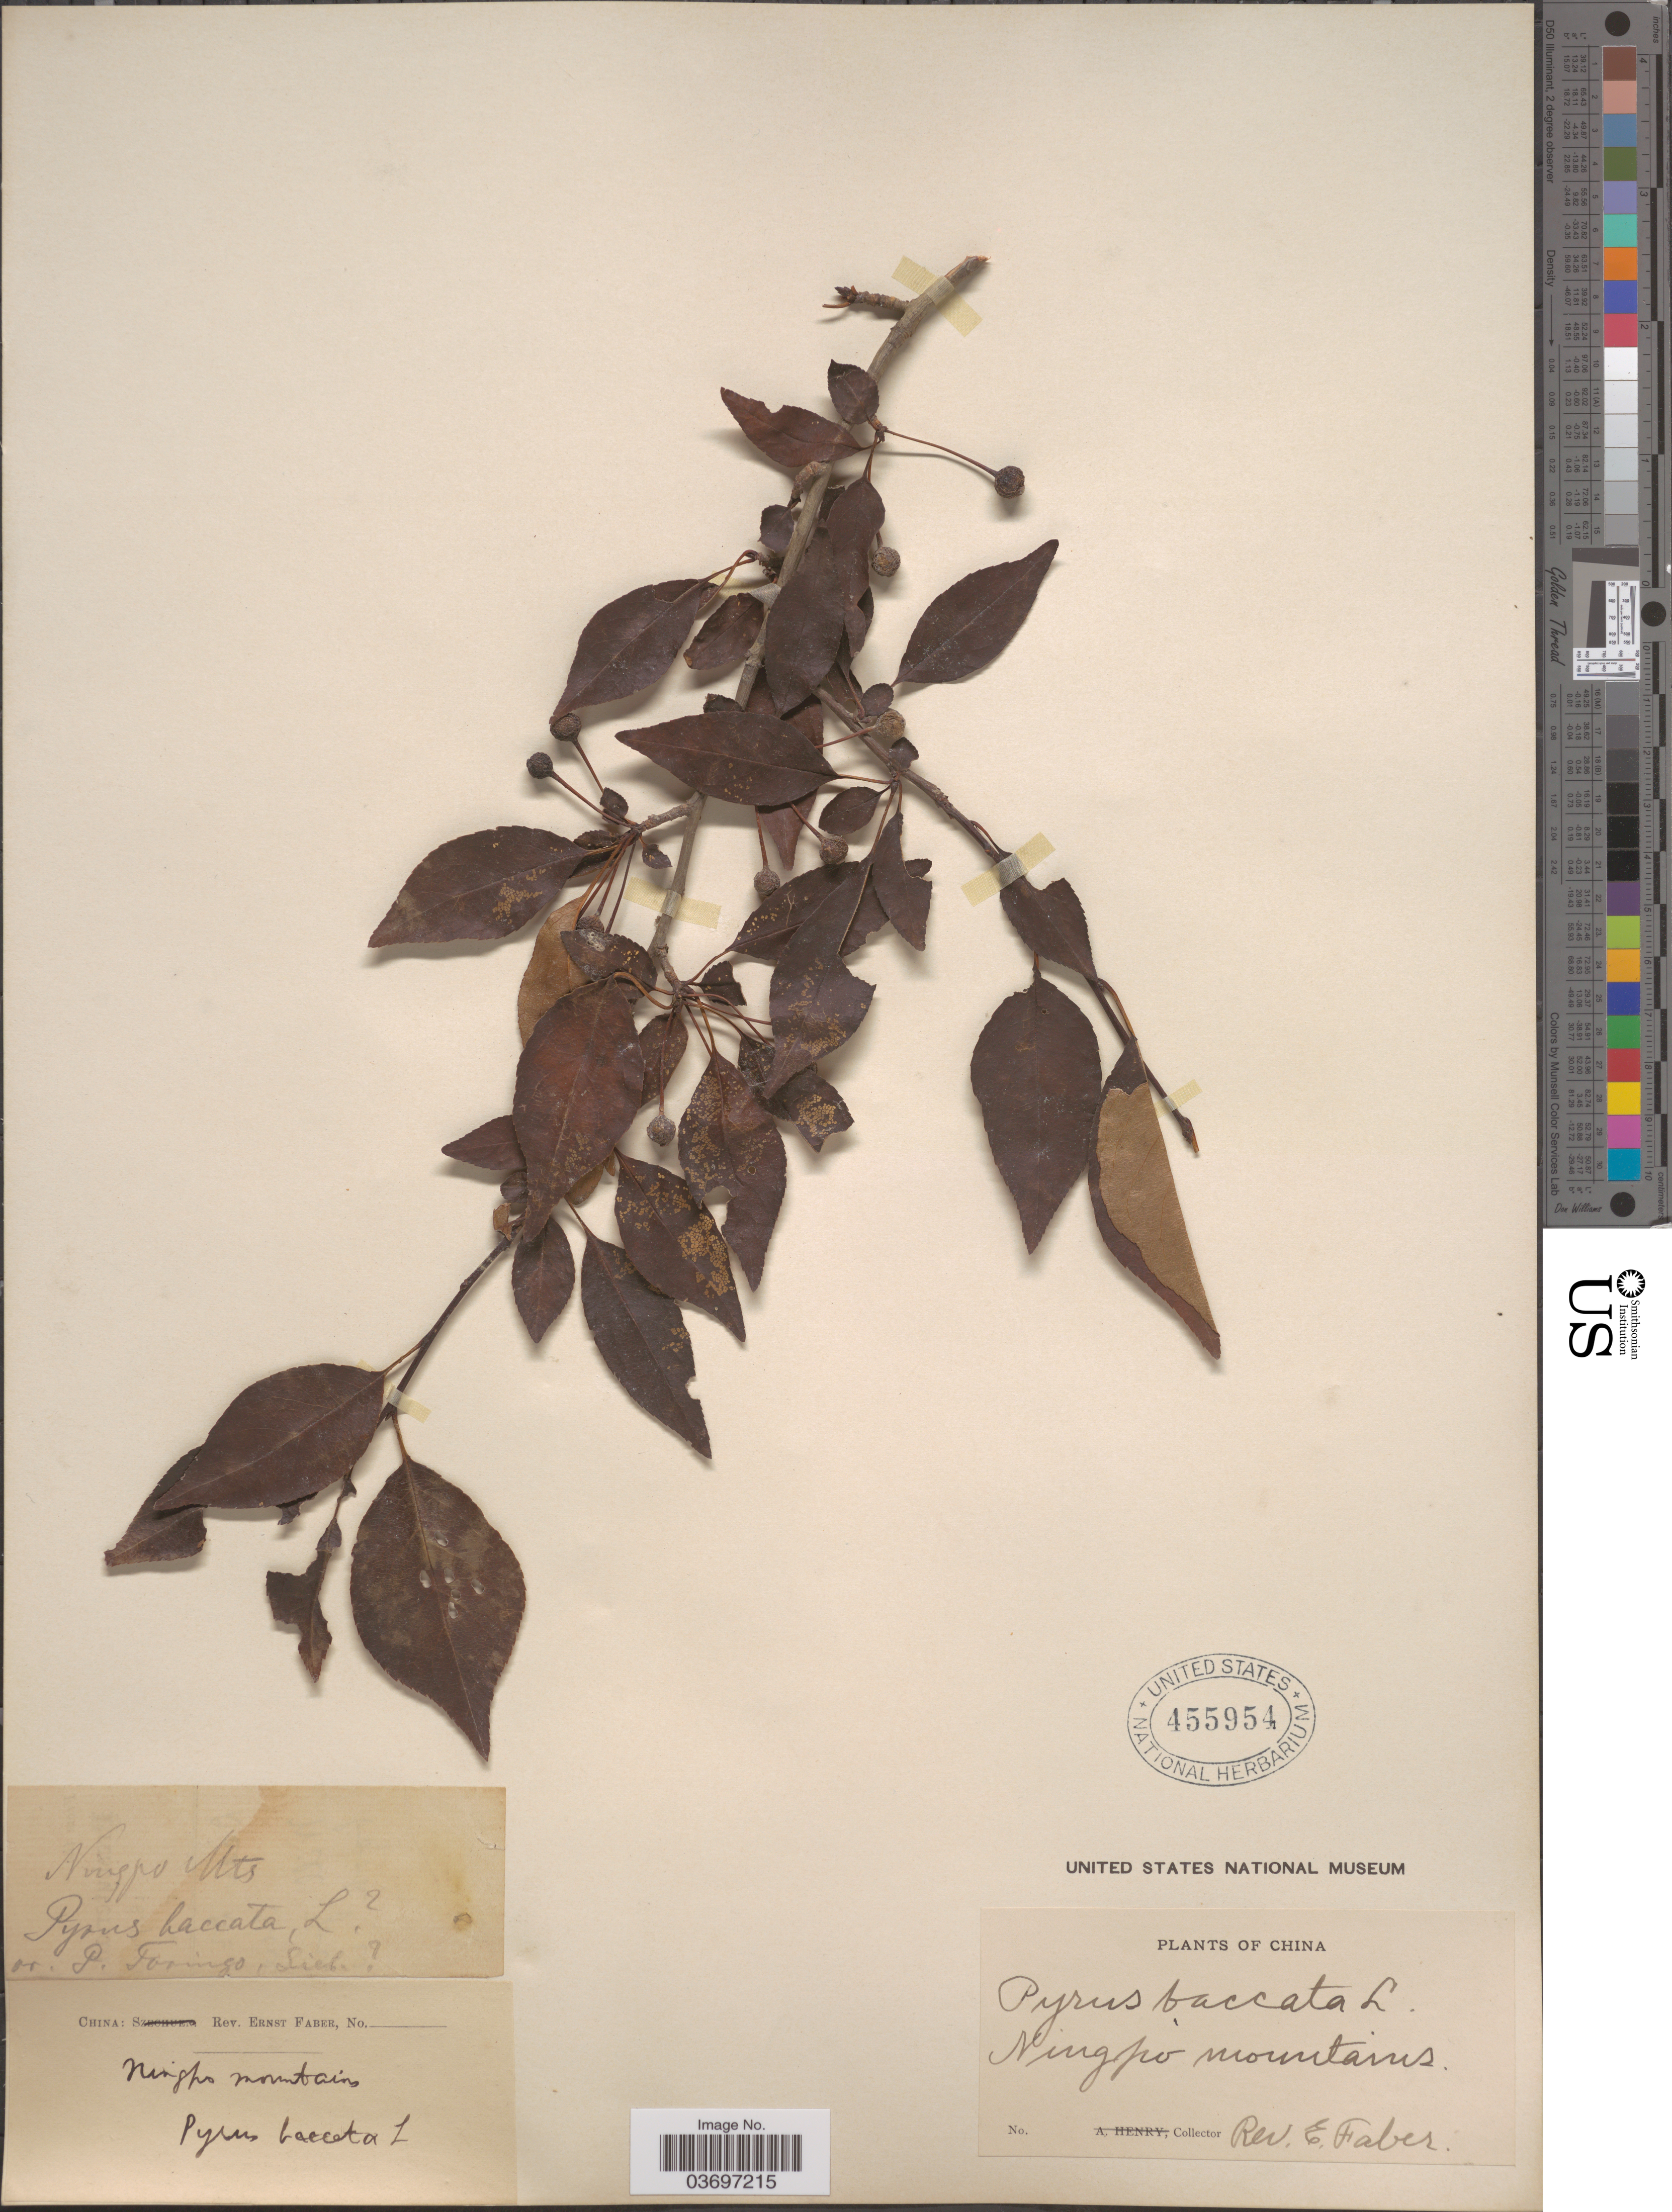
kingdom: Plantae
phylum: Tracheophyta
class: Magnoliopsida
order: Rosales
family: Rosaceae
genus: Malus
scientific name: Malus baccata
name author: (L.) Borkh.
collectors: E. Faber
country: China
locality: Ningpo Mountains.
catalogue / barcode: US 455954